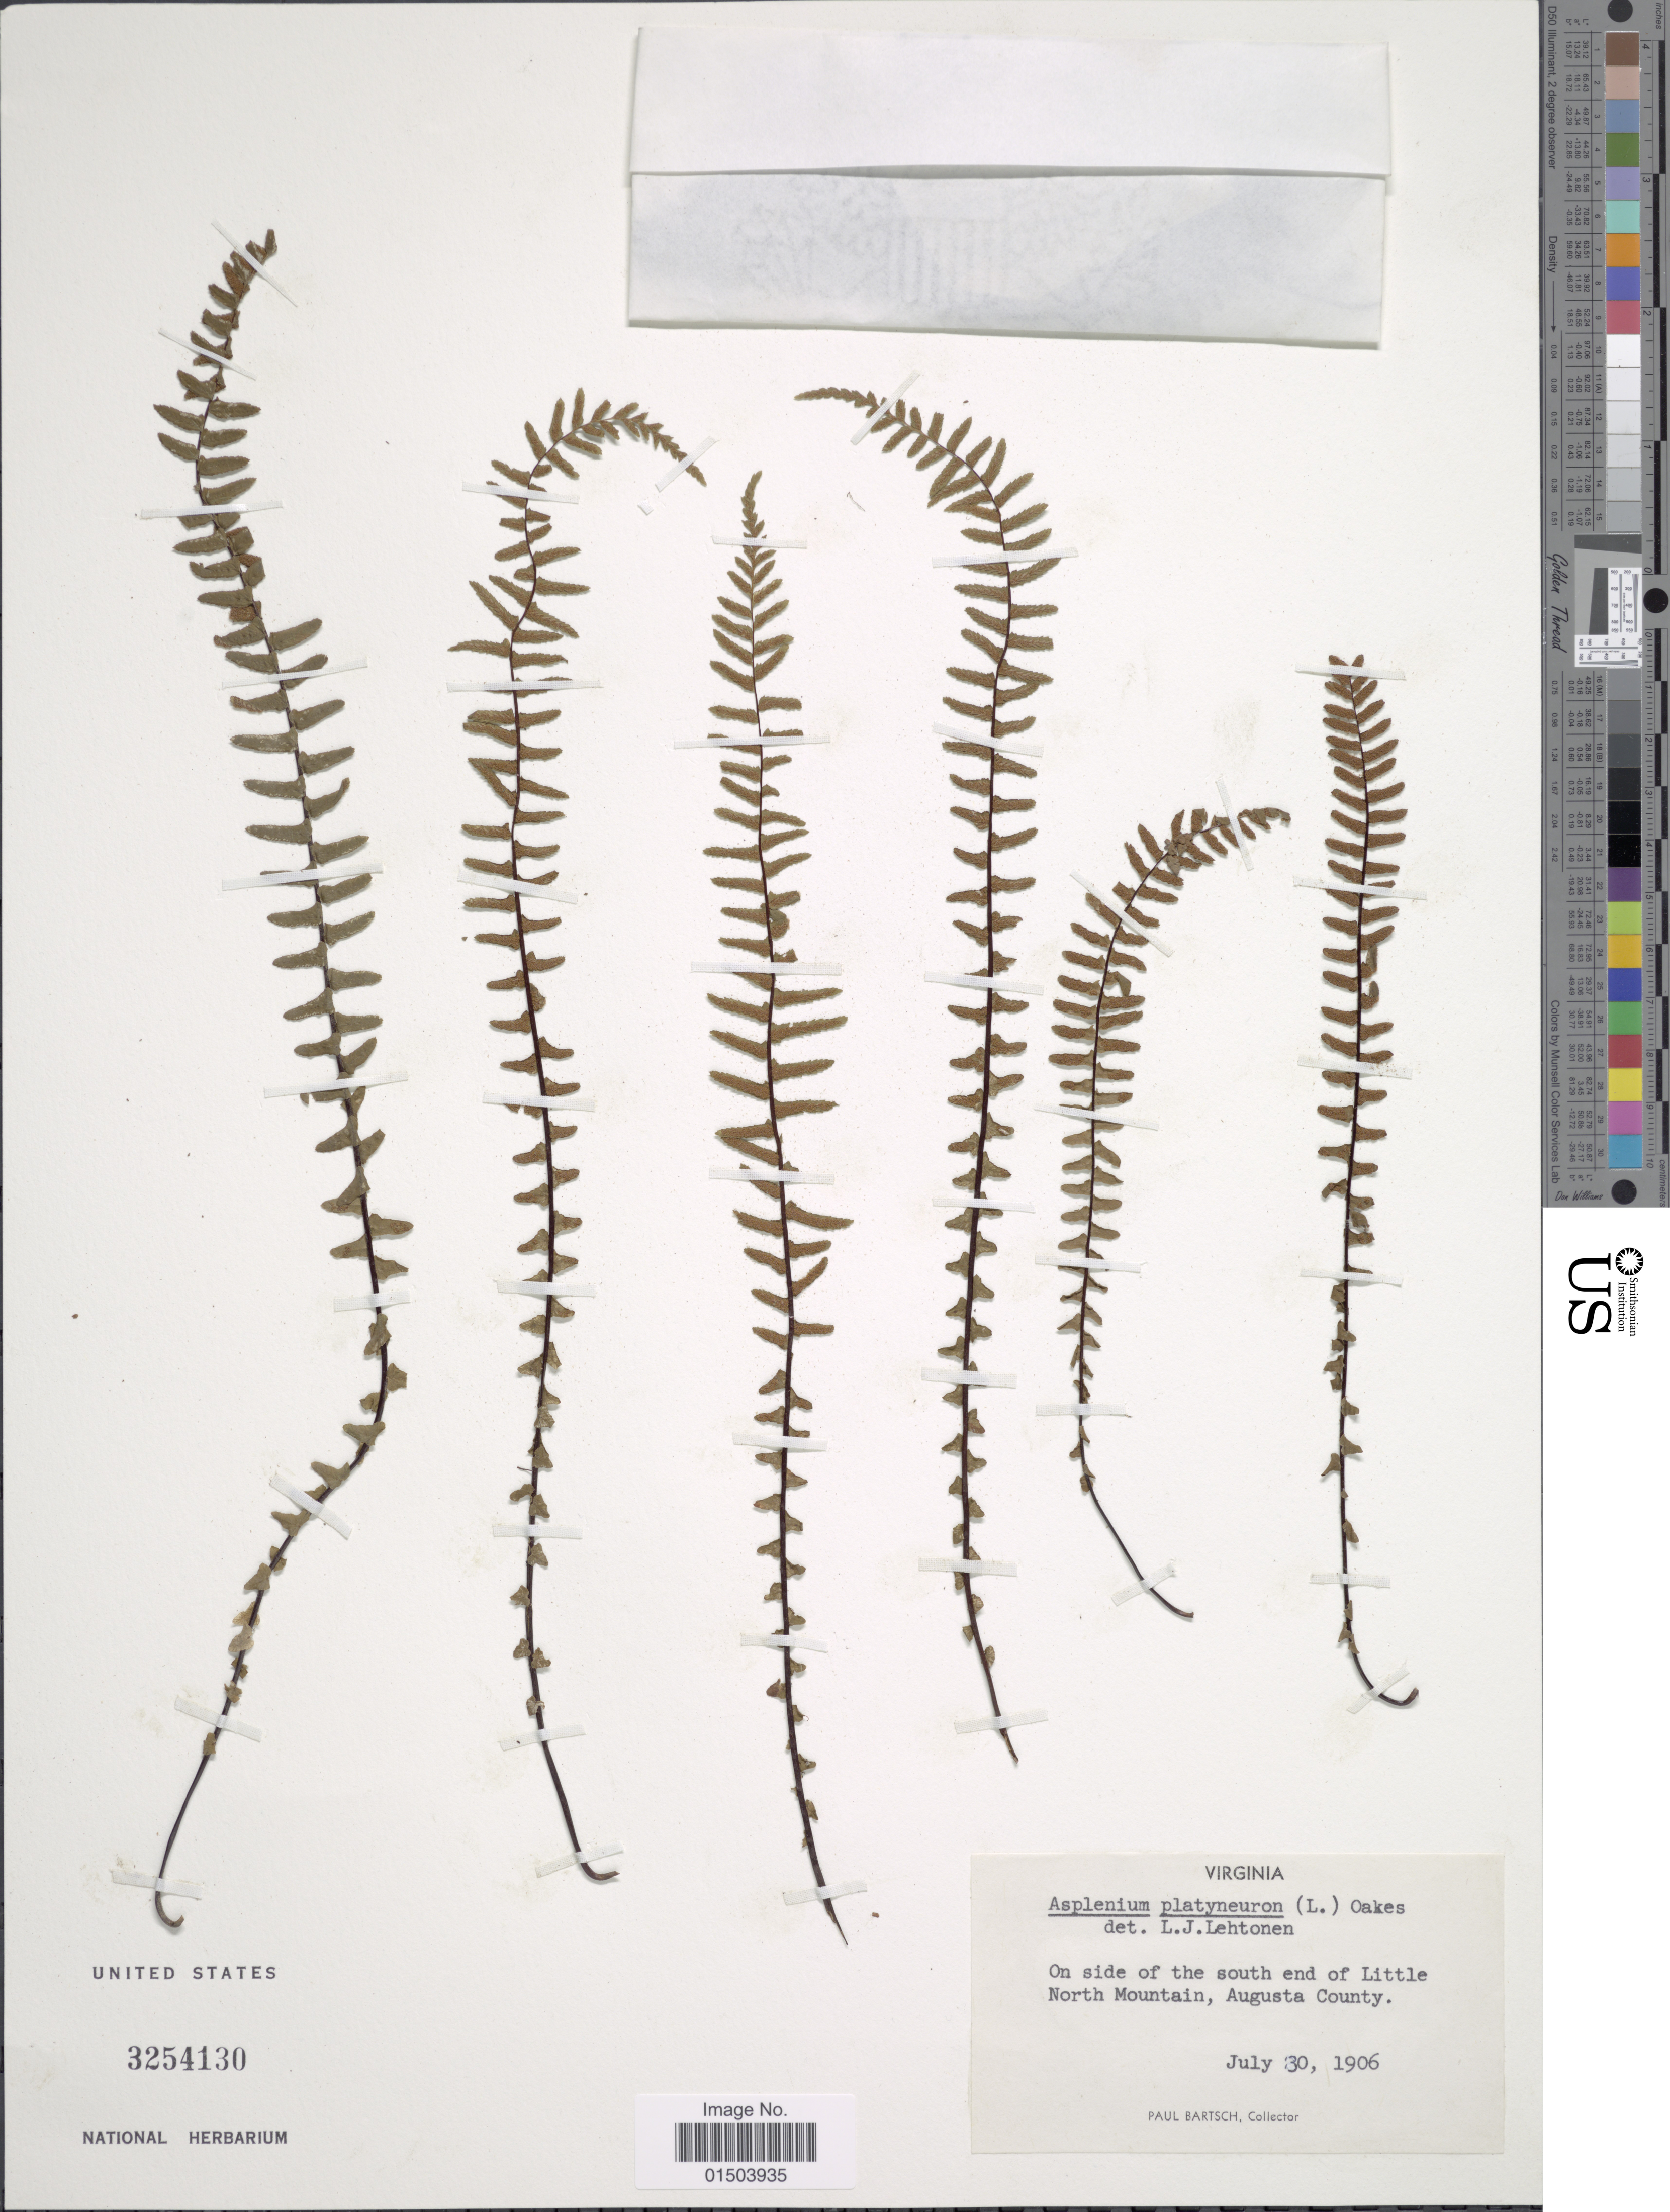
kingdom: Plantae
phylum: Tracheophyta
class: Polypodiopsida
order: Polypodiales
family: Aspleniaceae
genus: Asplenium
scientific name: Asplenium platyneuron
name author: (L.) Britton, Stearns & Poggenb.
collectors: P. Bartsch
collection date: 1906-07-30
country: United States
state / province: Virginia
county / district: Augusta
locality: On side of the south end of Little North Mountain, Augusta County.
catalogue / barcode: US 3254130